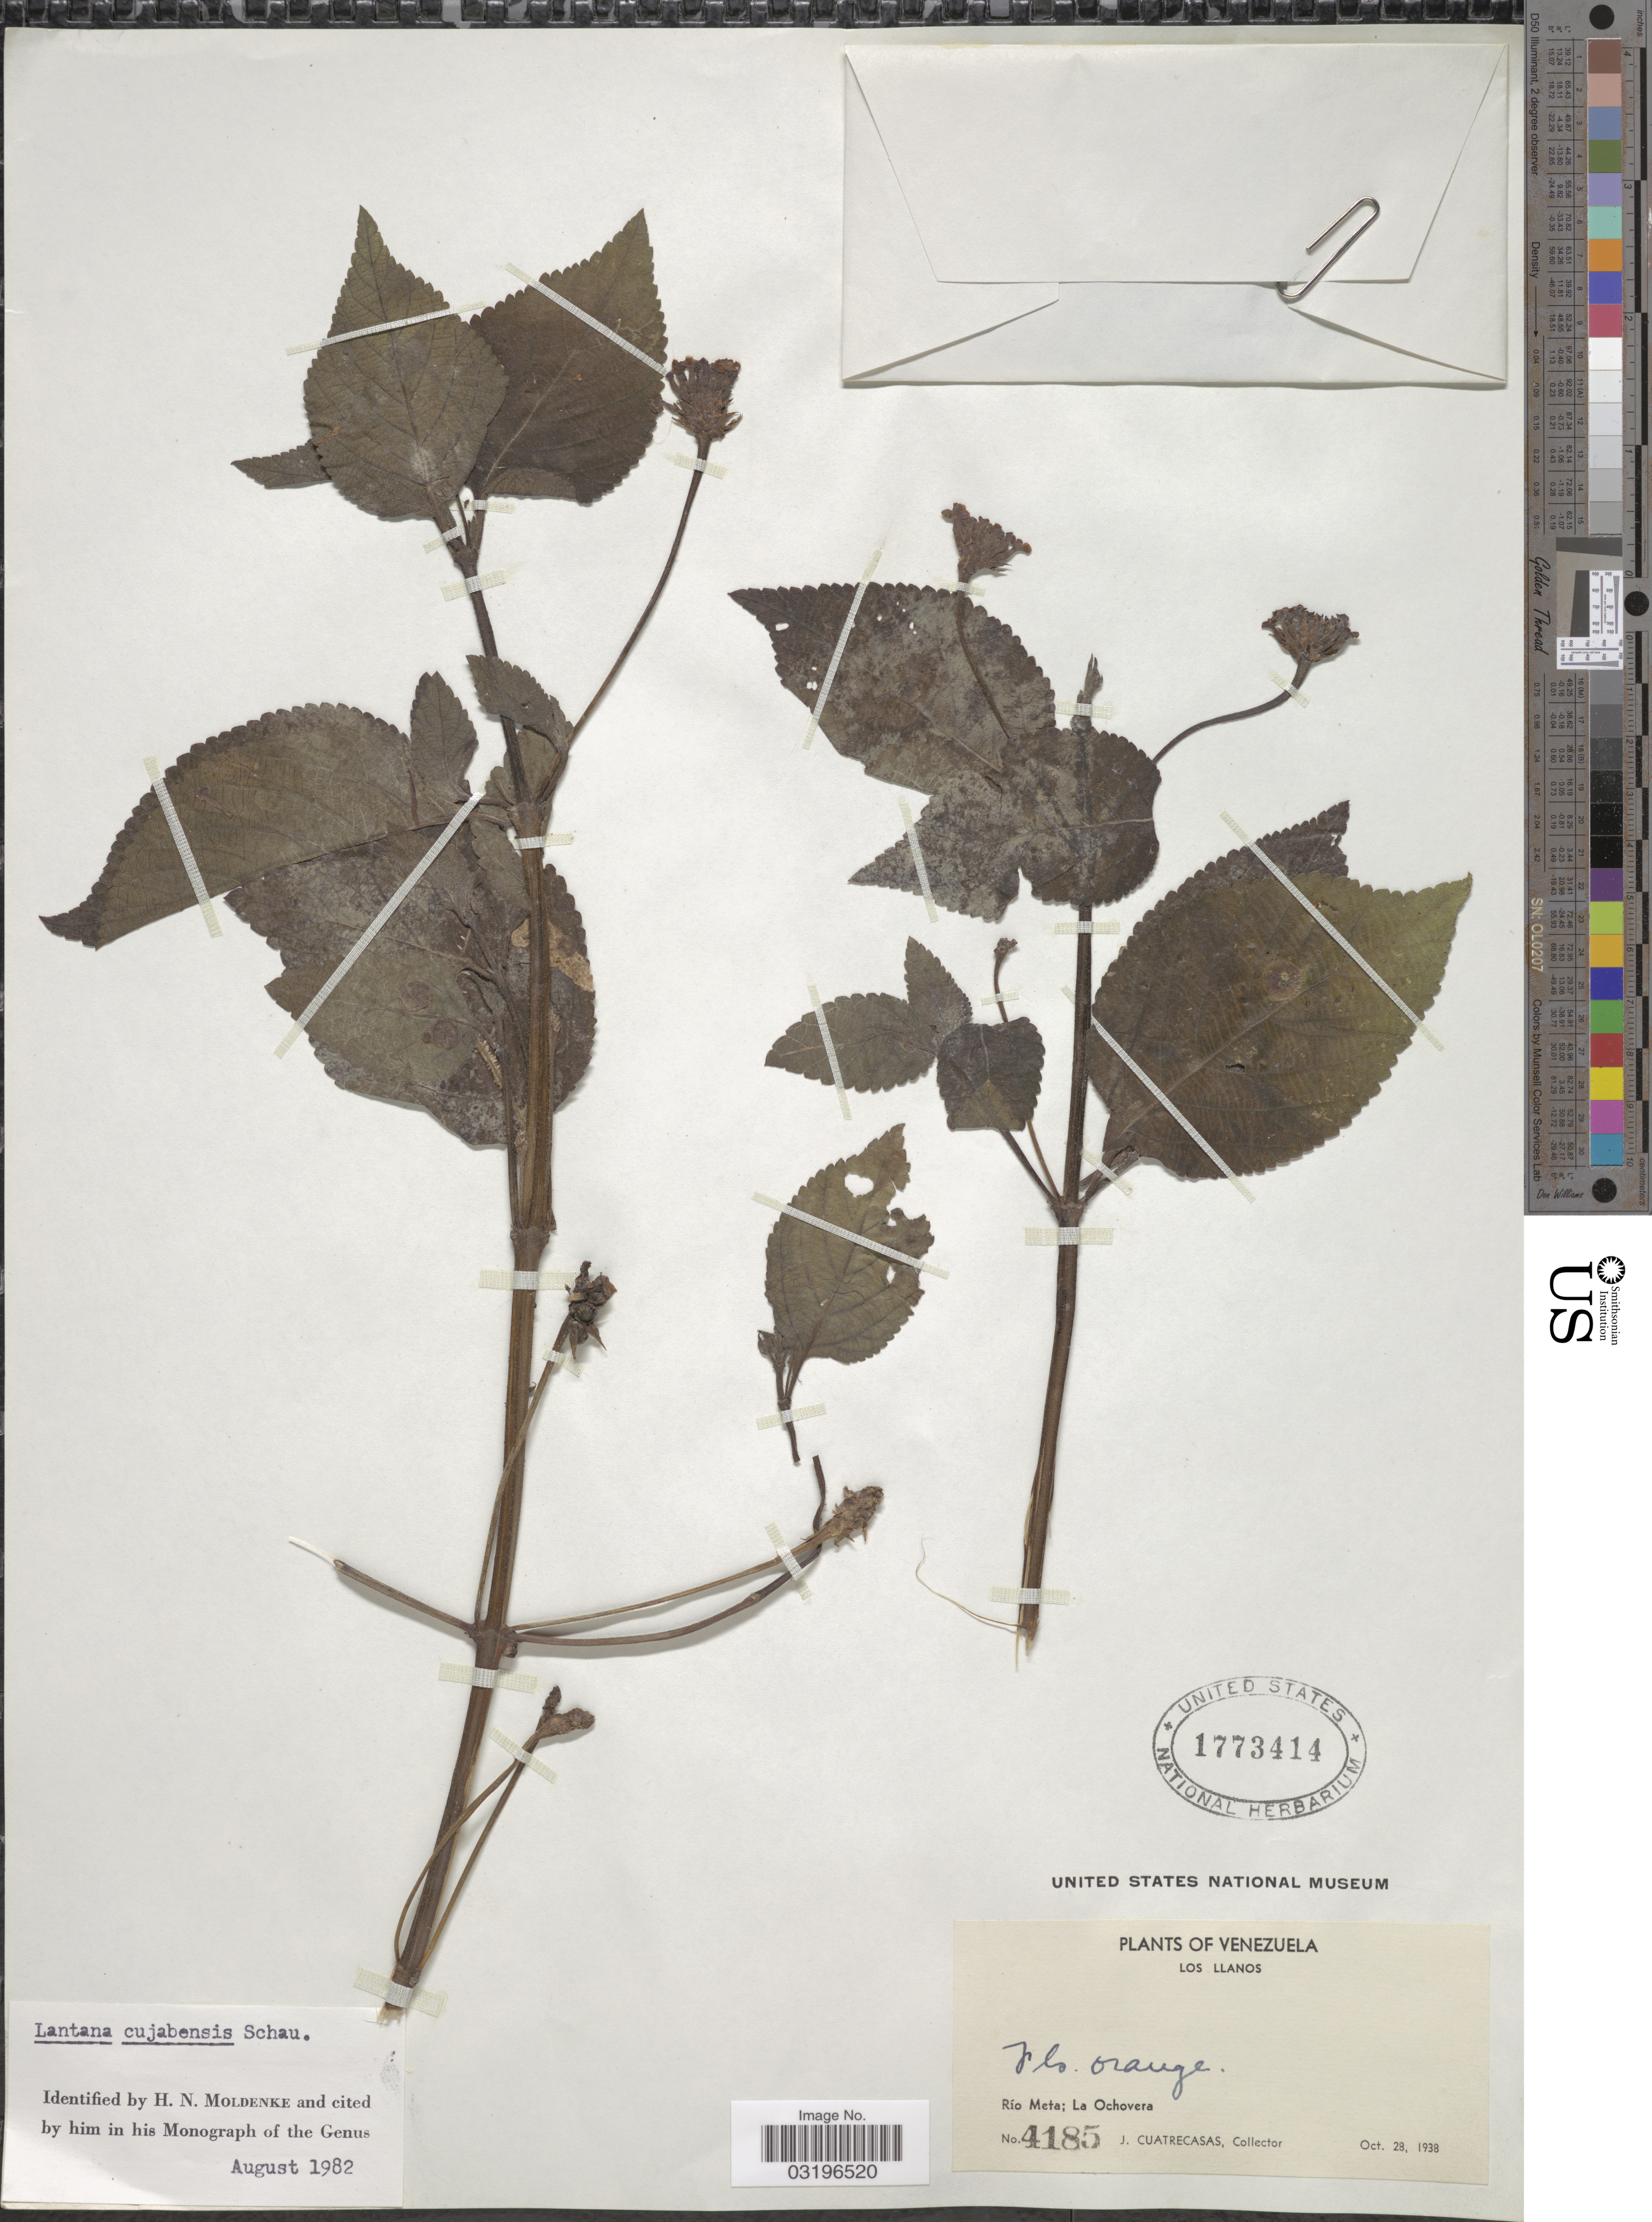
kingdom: Plantae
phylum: Tracheophyta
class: Magnoliopsida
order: Lamiales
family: Verbenaceae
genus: Lantana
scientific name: Lantana cujabensis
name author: Schau.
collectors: J. Cuatrecasas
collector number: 4185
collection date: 1938-10-28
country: Colombia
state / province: Meta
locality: Los Llanos, Río Meta; Lo Ochovera.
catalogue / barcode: US 1773414